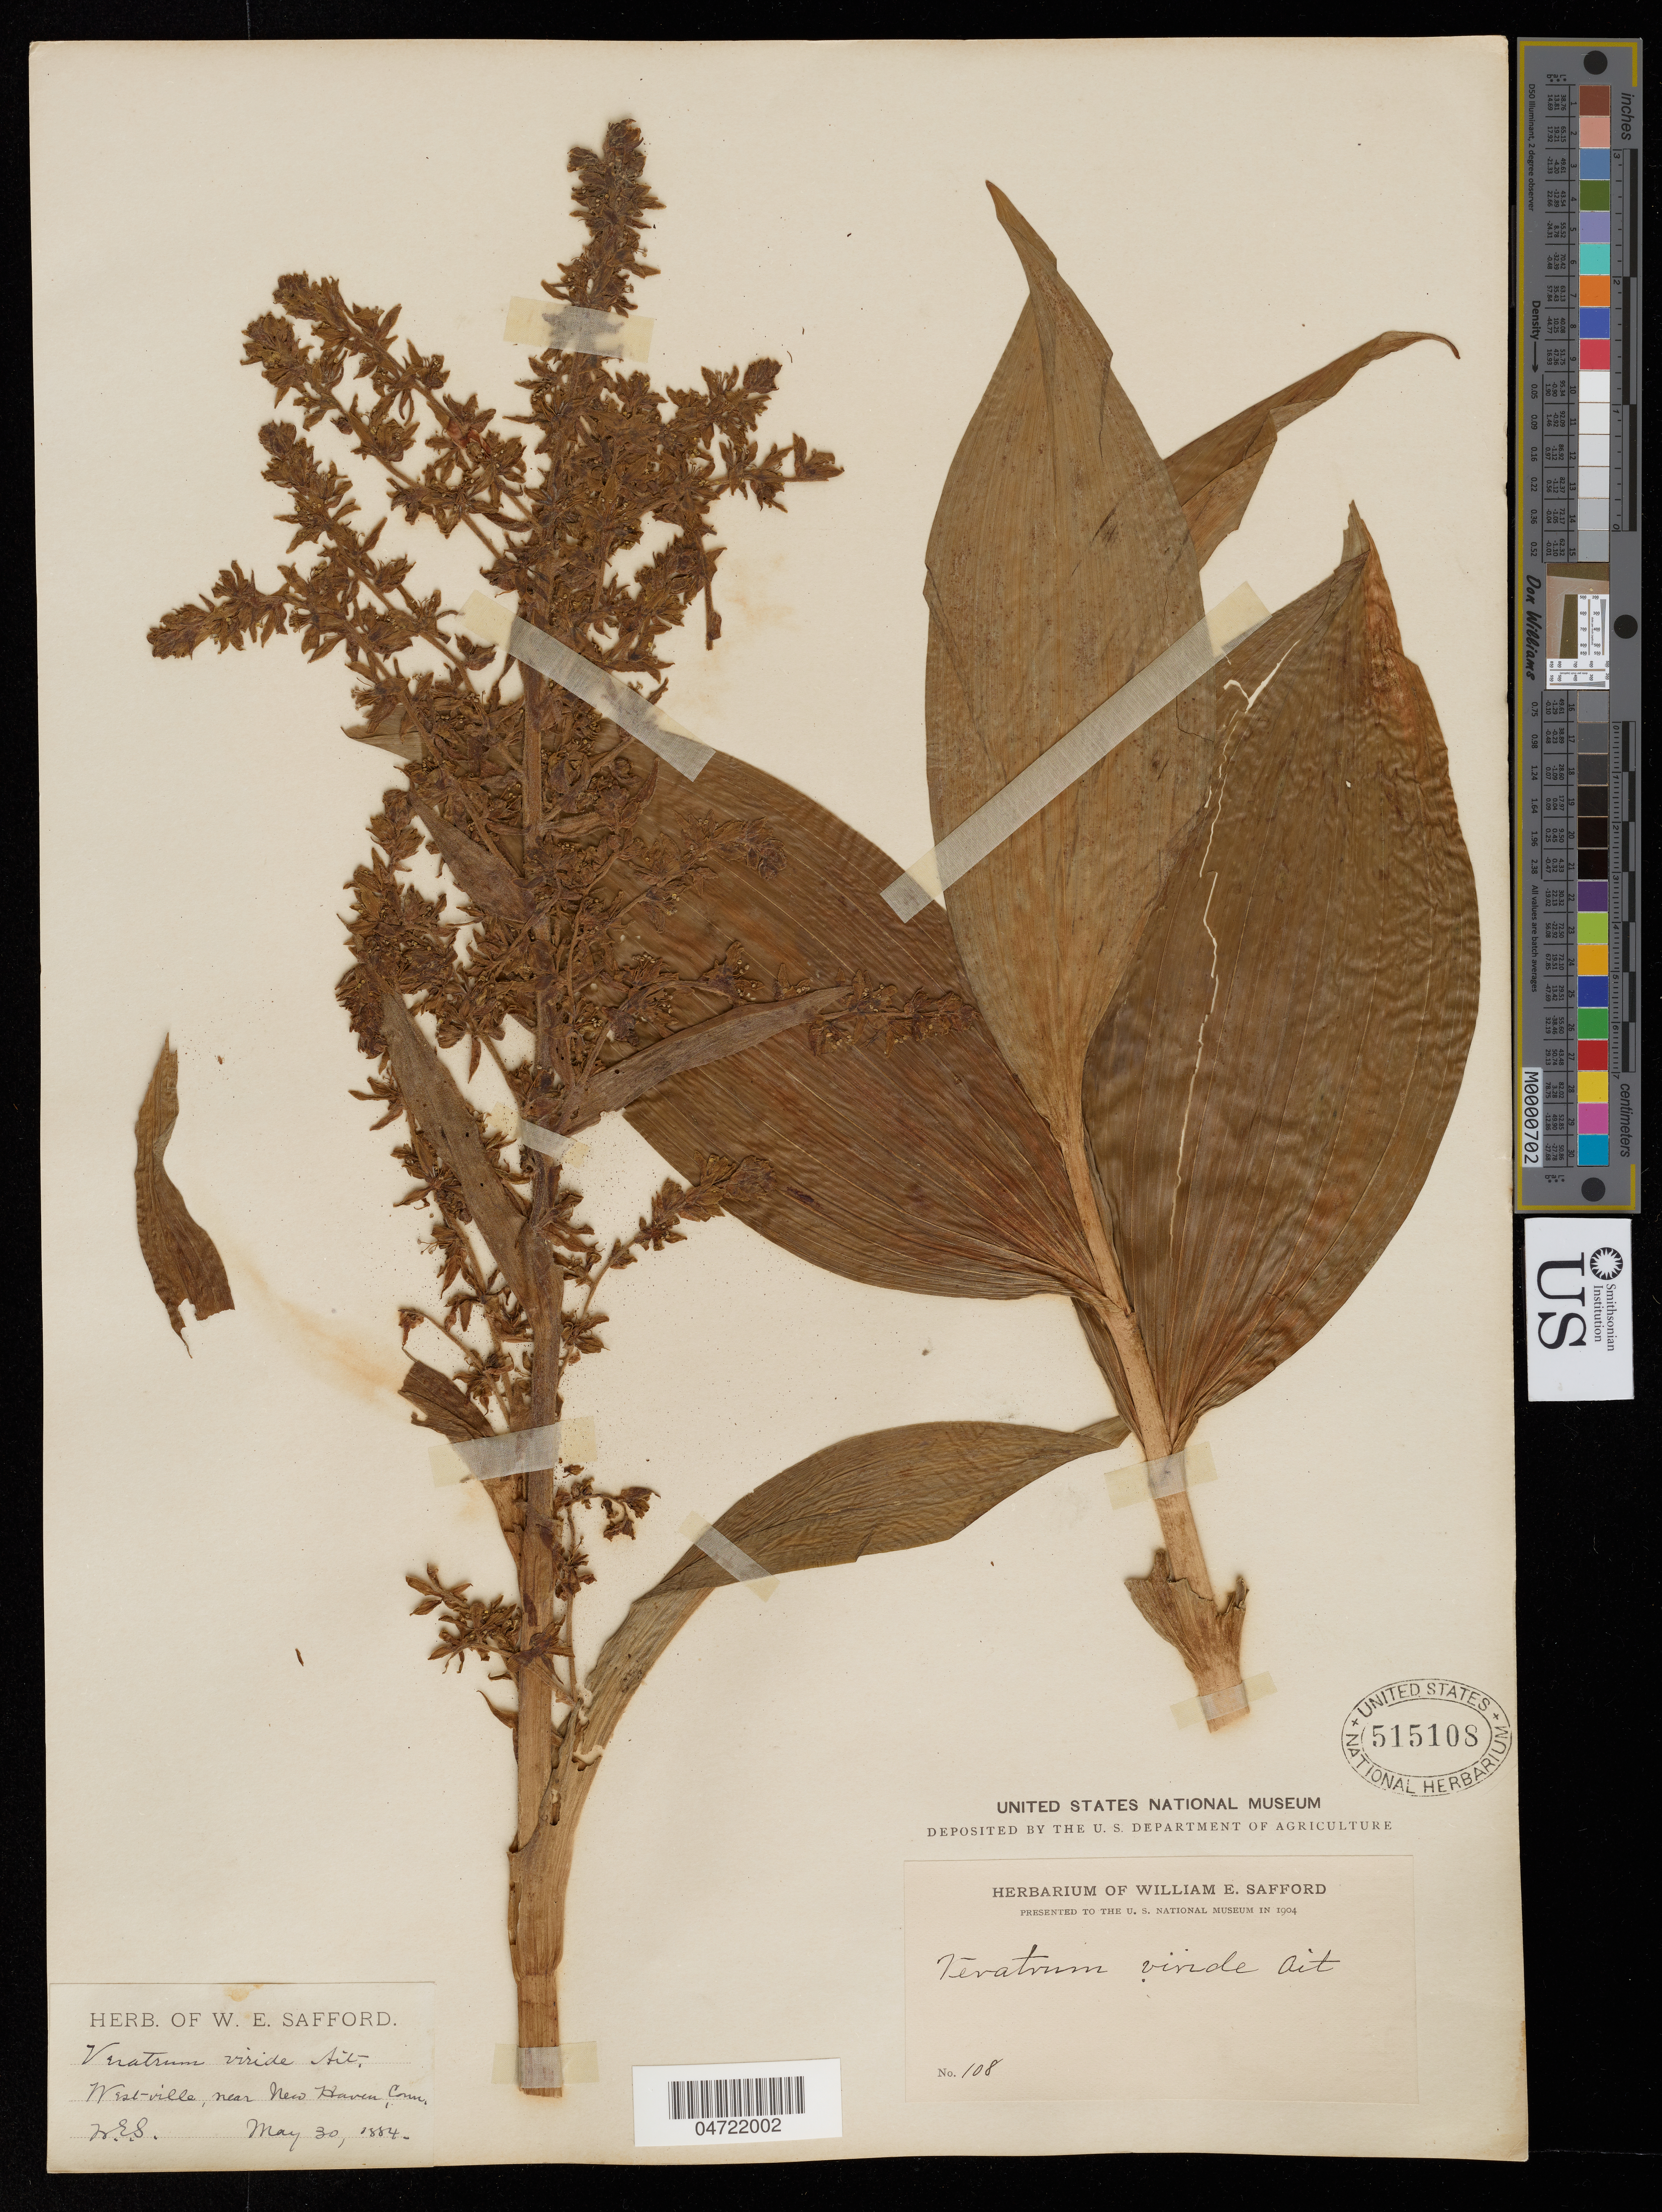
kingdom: Plantae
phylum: Tracheophyta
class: Liliopsida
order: Liliales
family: Melanthiaceae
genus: Veratrum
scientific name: Veratrum viride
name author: Aiton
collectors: W. E. Safford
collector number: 108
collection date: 1884-05-30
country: United States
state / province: Connecticut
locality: Westville Woods, near New Haven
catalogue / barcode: US 515108